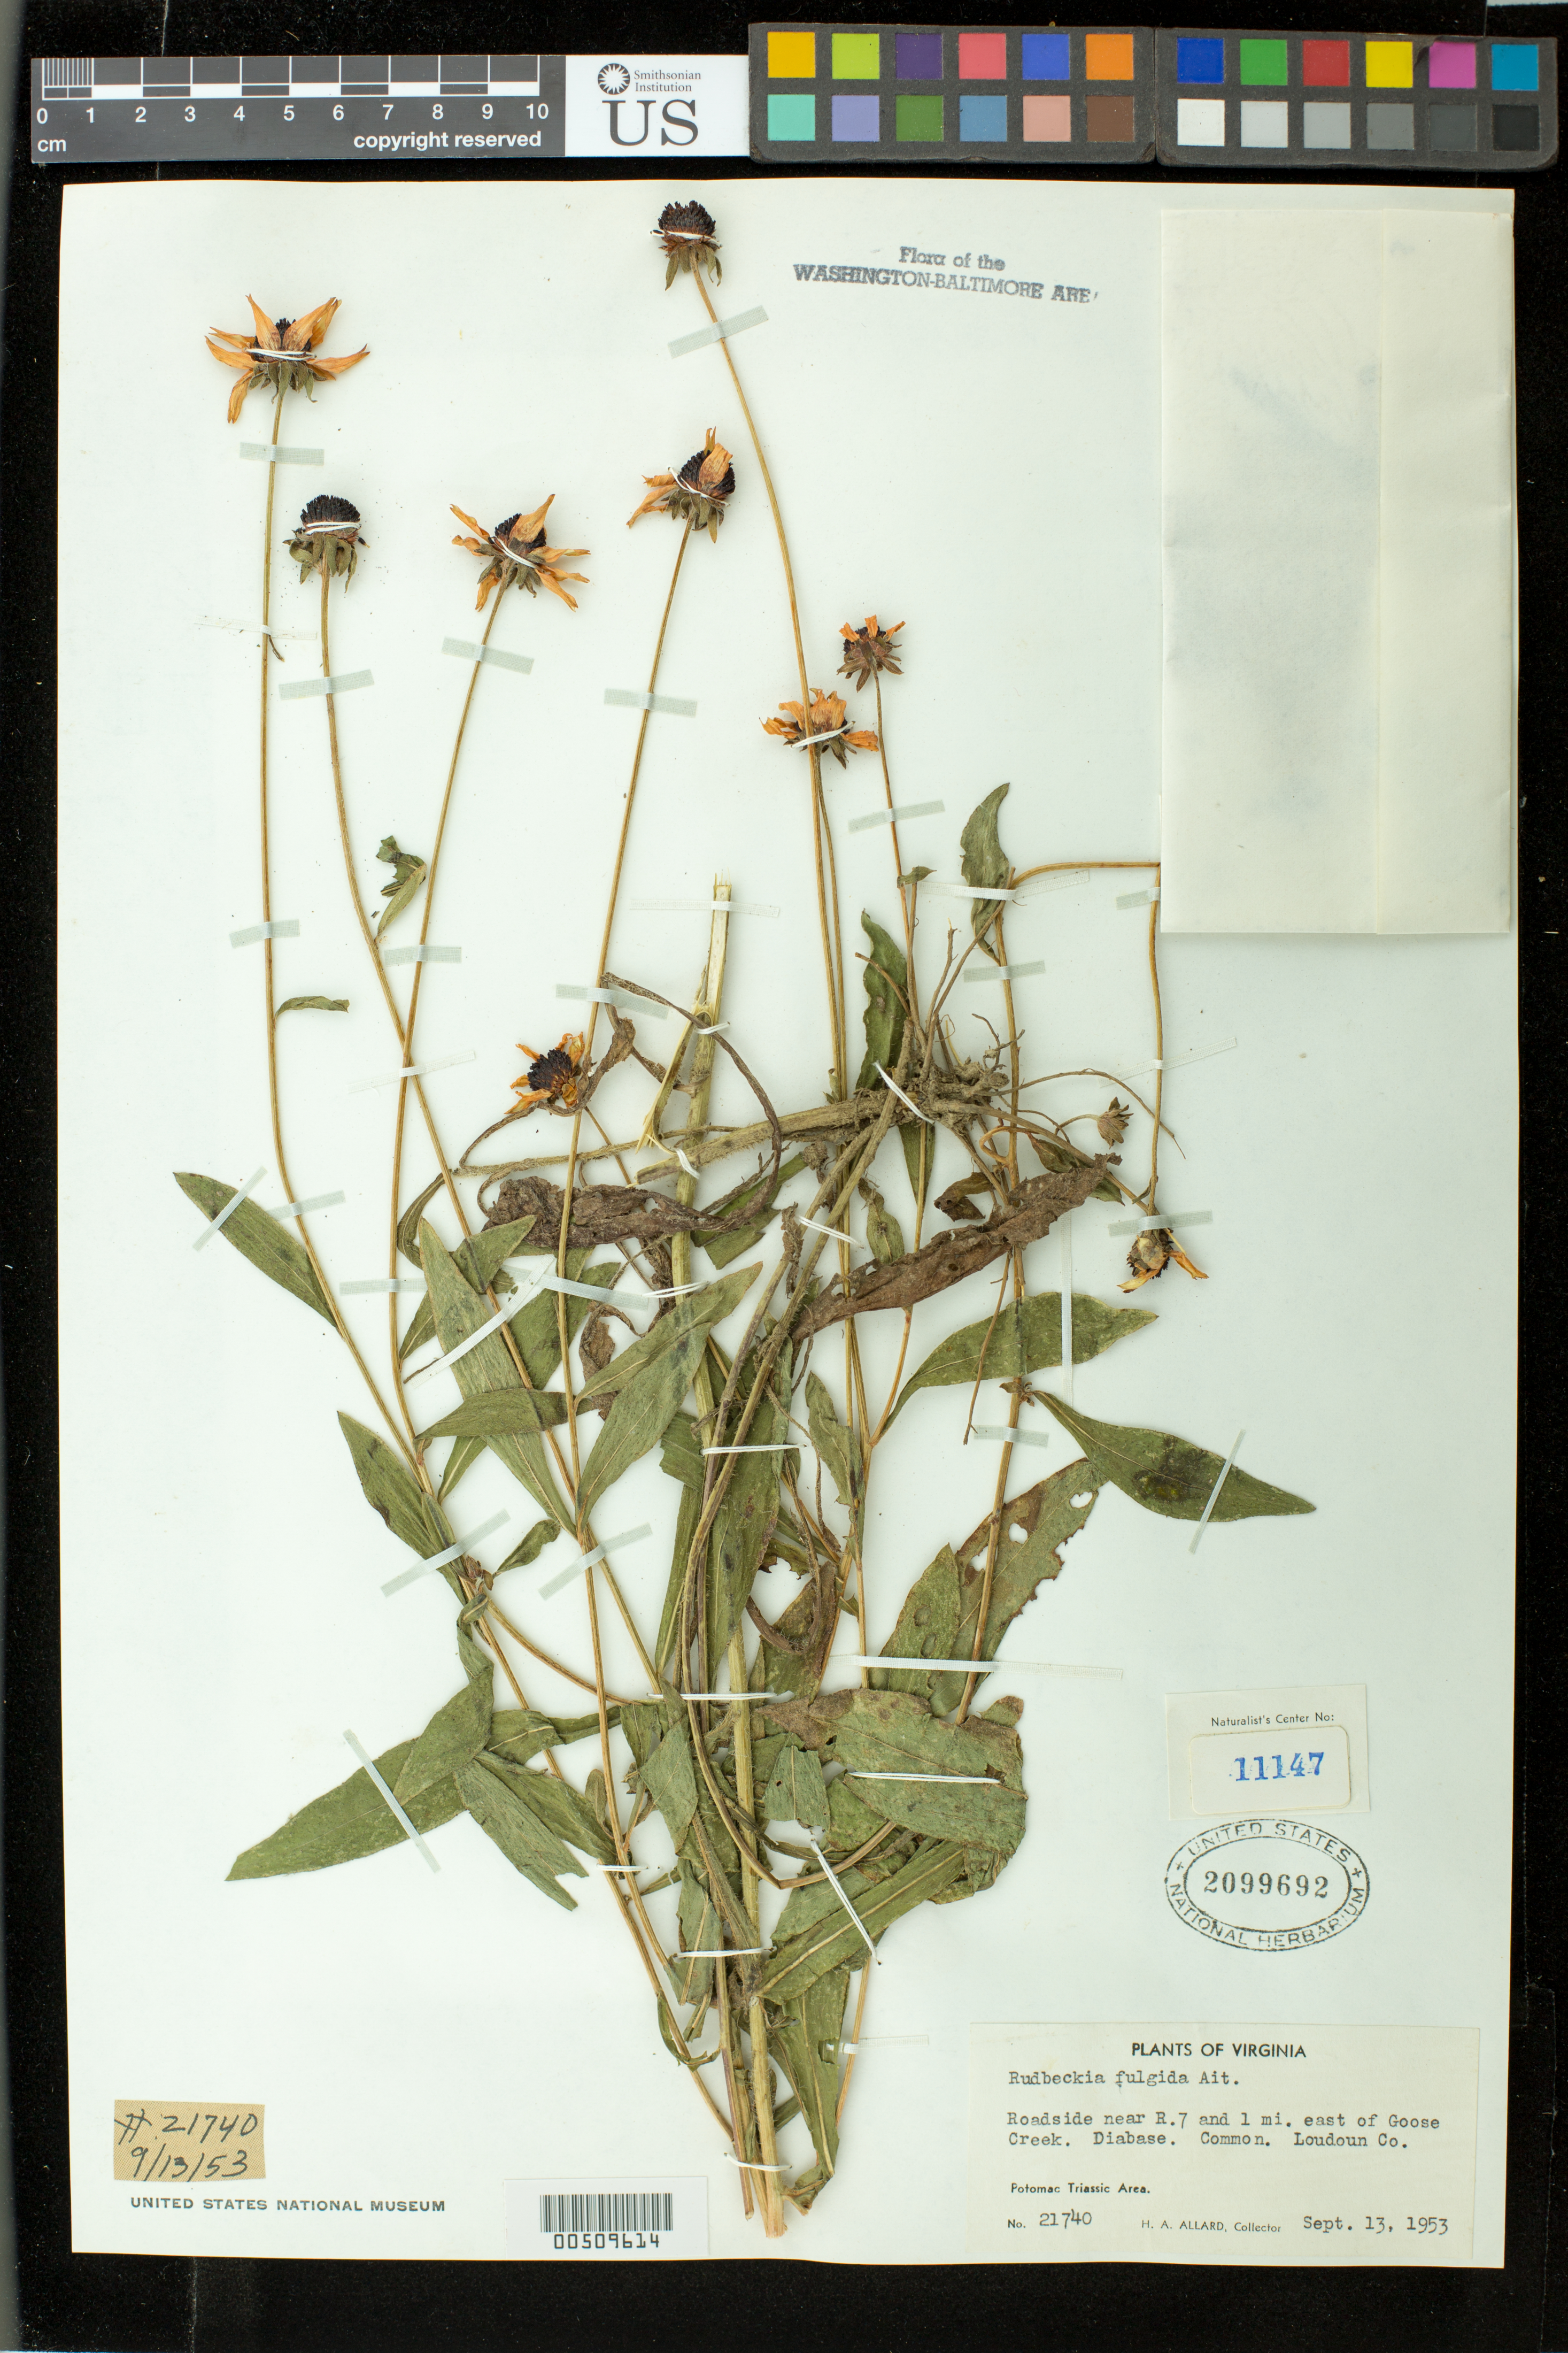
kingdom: Plantae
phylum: Tracheophyta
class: Magnoliopsida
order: Asterales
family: Asteraceae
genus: Rudbeckia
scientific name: Rudbeckia fulgida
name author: Aiton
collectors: H. A. Allard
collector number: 21740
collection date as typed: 13 Sep 1953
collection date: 1953-09-13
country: United States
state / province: Virginia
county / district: Loudoun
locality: Near Rt. 7 and 1 mi. E of Goose Creek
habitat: roadside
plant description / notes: Specimens returned from Naturalist Center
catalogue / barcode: US 2099692